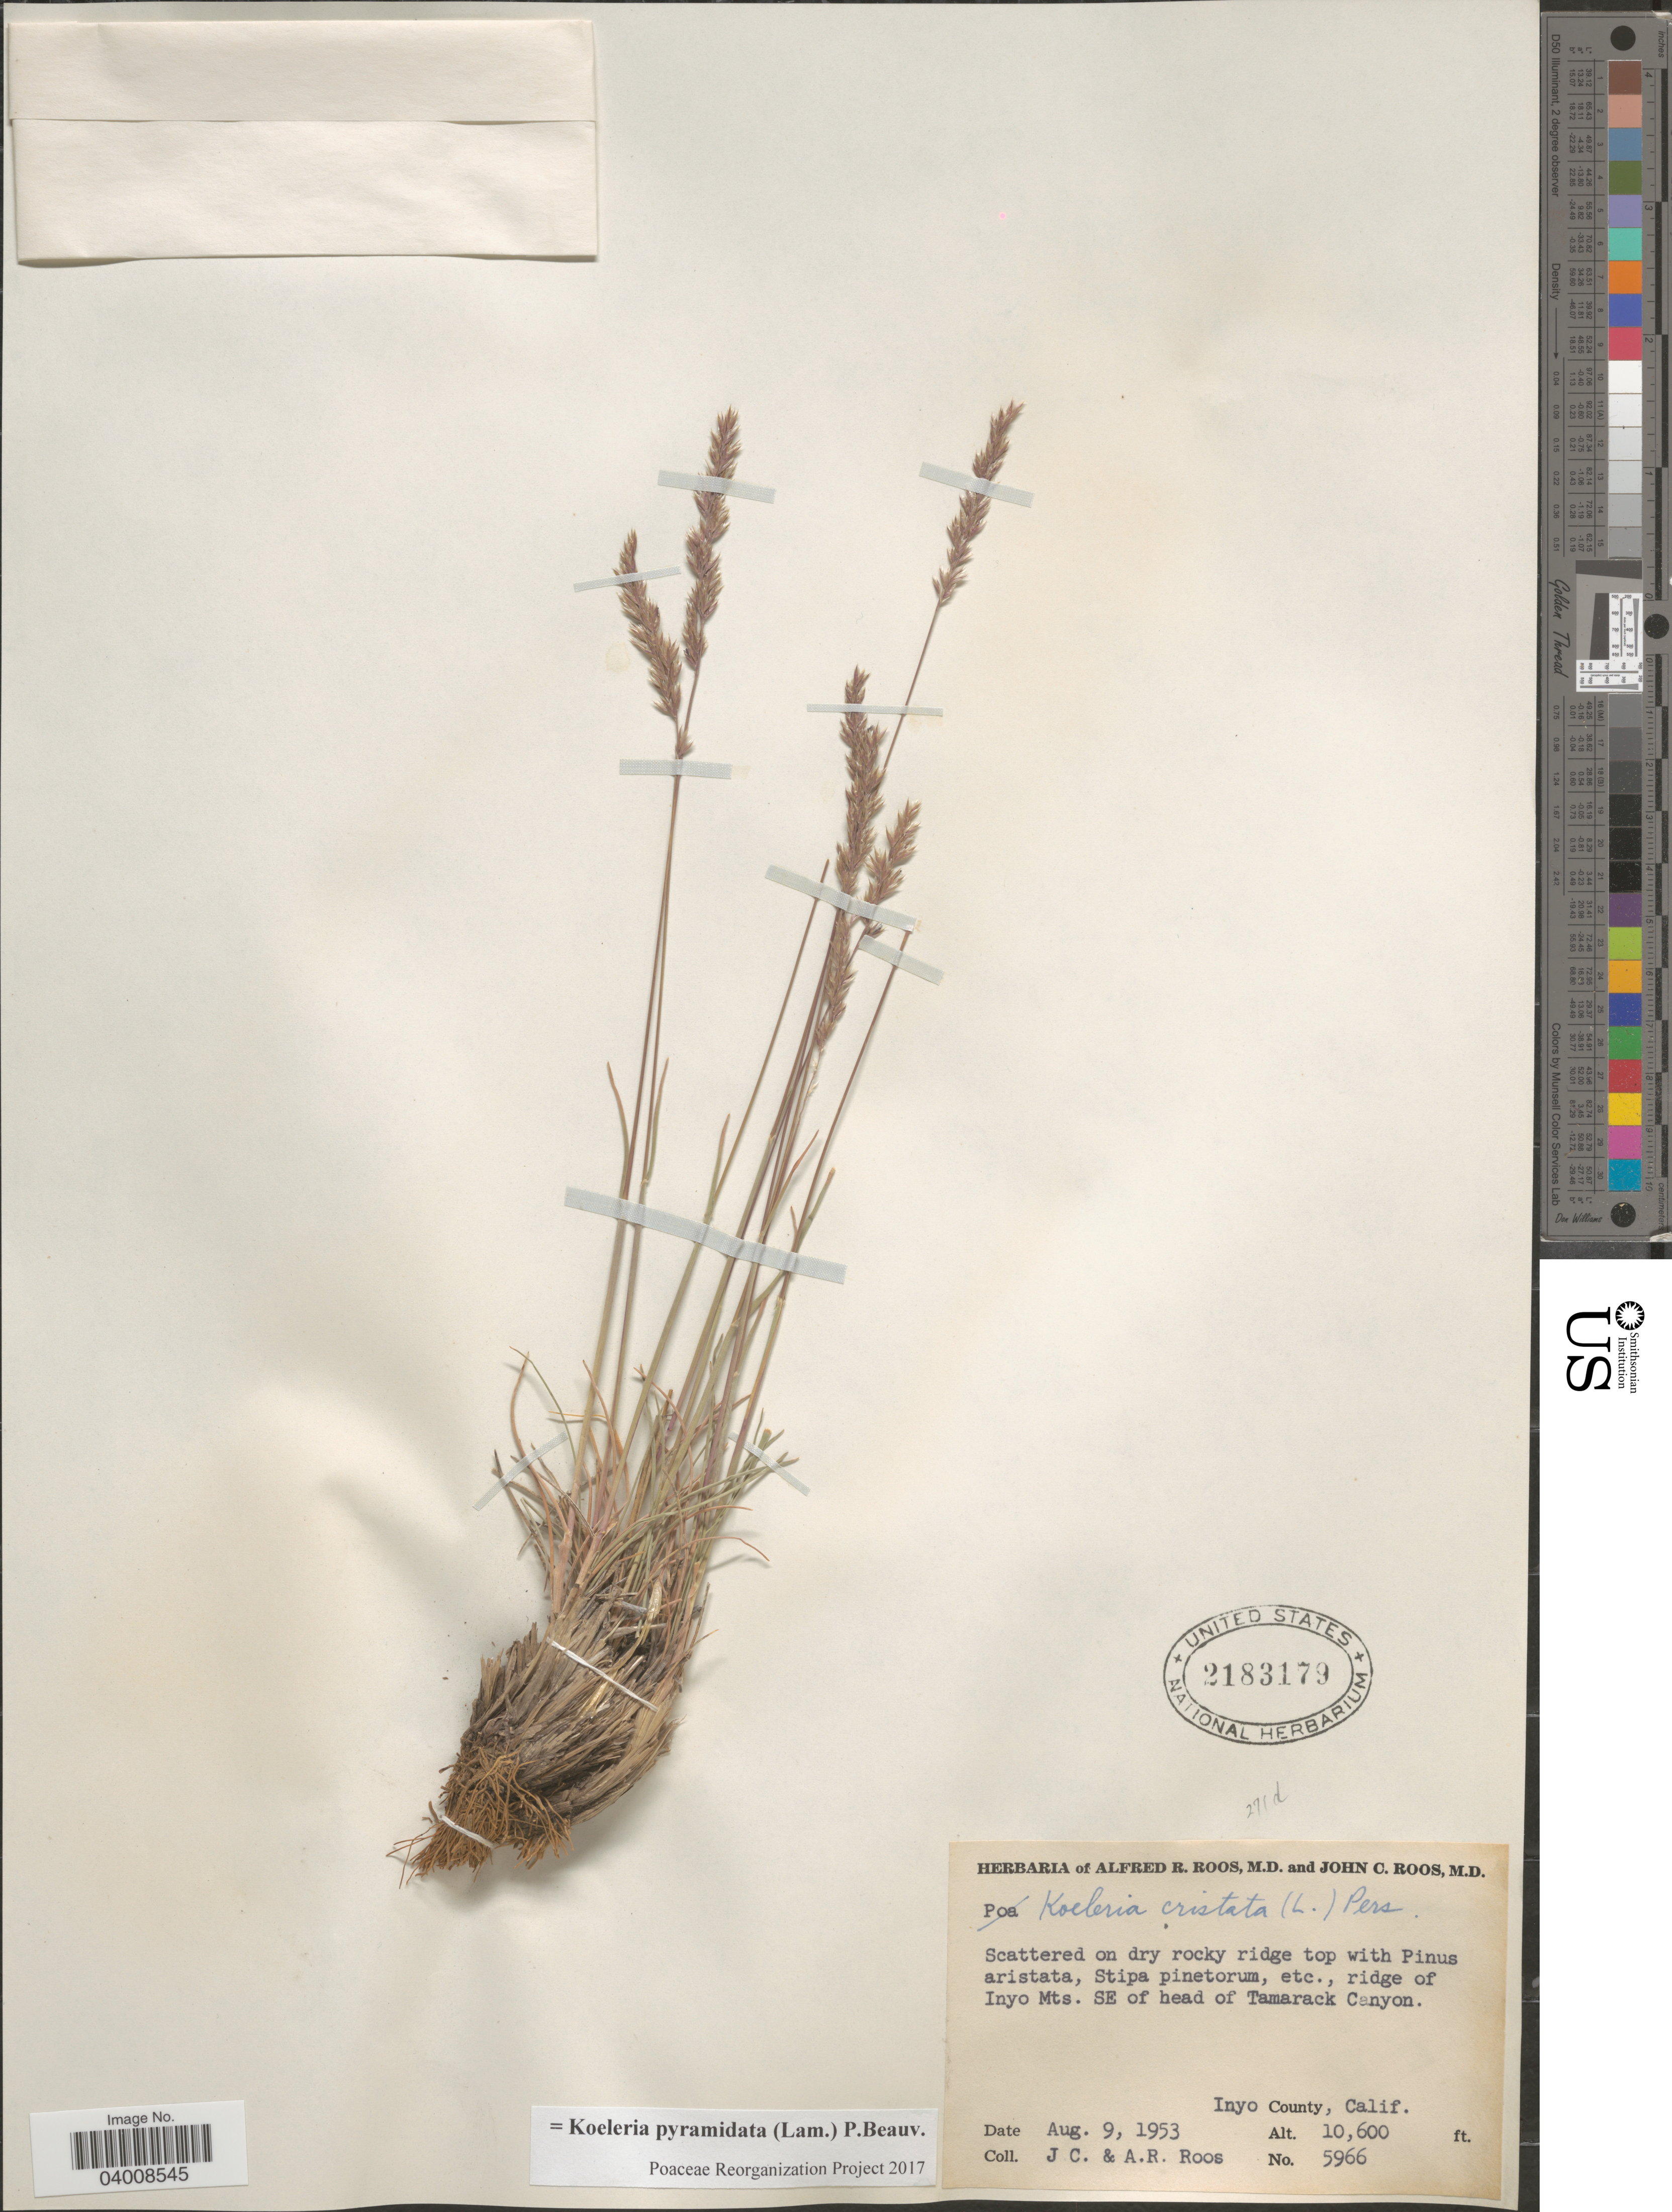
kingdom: Plantae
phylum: Tracheophyta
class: Liliopsida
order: Poales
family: Poaceae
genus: Koeleria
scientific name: Koeleria pyramidata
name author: (Lam.) P. Beauv.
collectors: J. C. Roos & A. R. Roos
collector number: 5966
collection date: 1953-08-09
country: United States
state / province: California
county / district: Inyo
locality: Ridge of Inyo Mts. SE of head of Tamarack Canyon. Inyo County.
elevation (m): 3231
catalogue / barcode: US 2183179